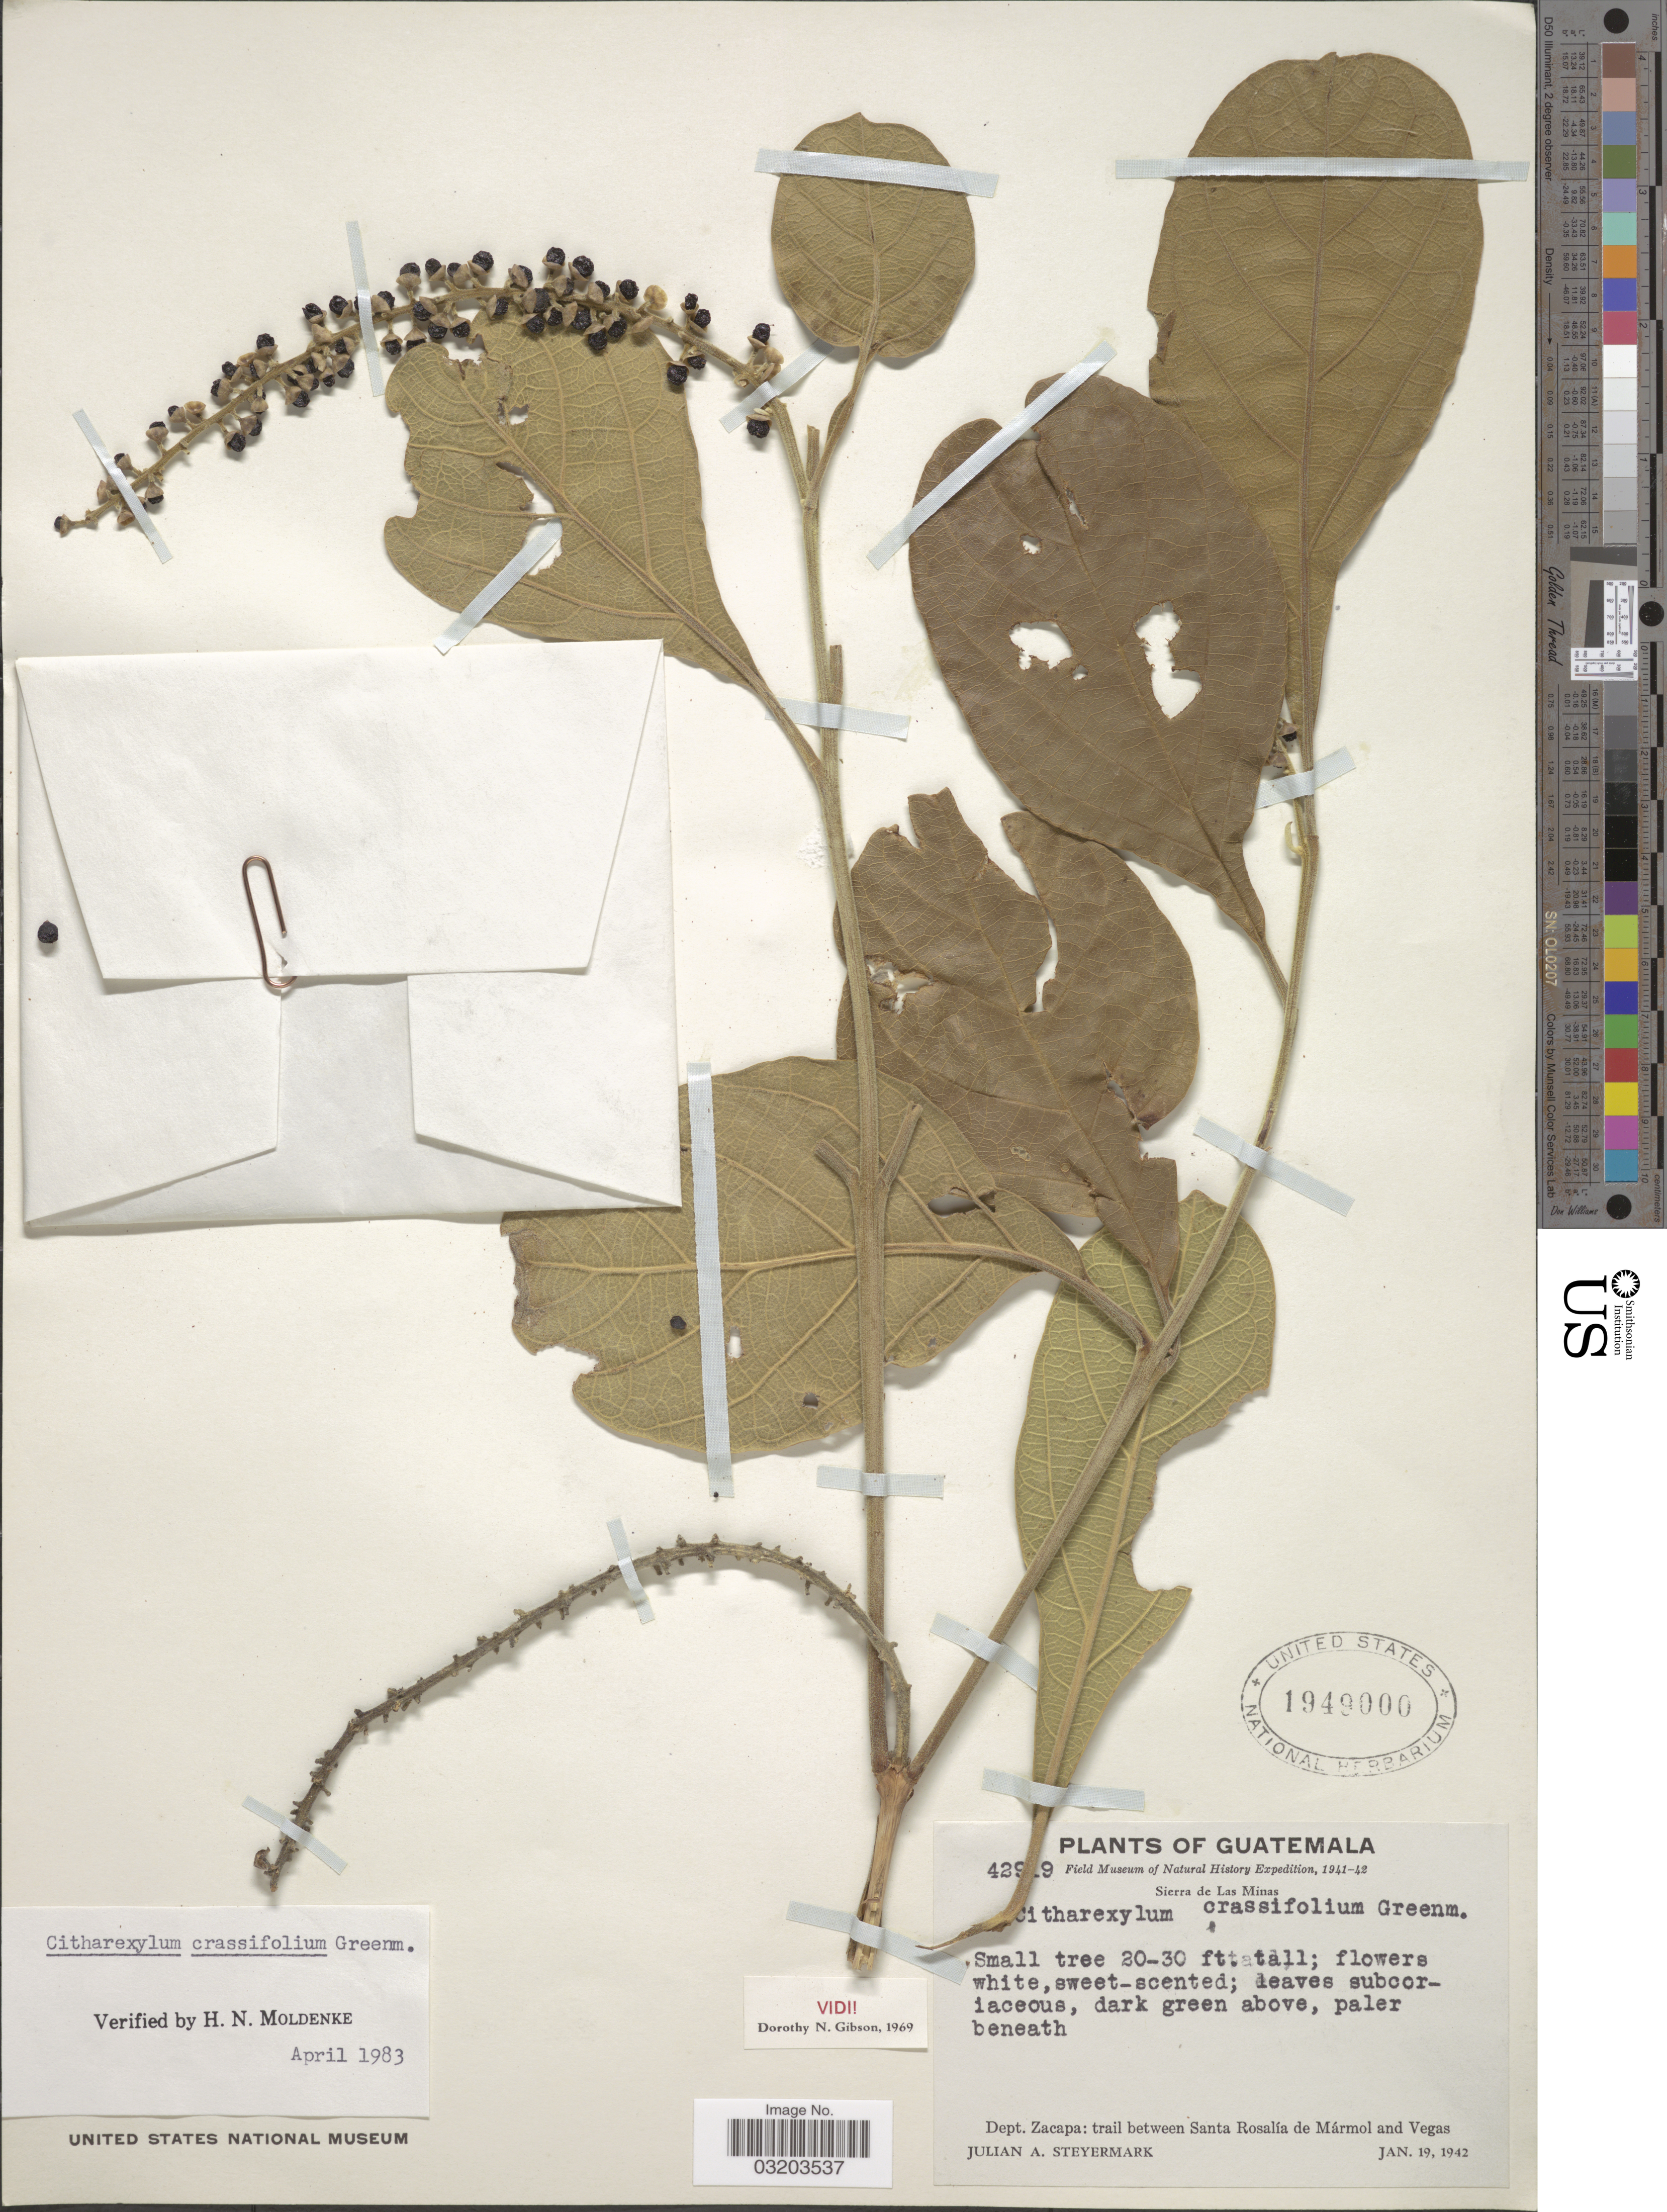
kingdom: Plantae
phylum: Tracheophyta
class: Magnoliopsida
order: Lamiales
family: Verbenaceae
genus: Citharexylum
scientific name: Citharexylum crassifolium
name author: Greenm.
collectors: J. Steyermark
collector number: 42919*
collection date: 1942-01-19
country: Guatemala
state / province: Zacapa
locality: Sierra de Las Minas. Dept. Zacapa: trail between Santa Rosalía de Mármol and Vegas.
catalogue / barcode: US 1949000